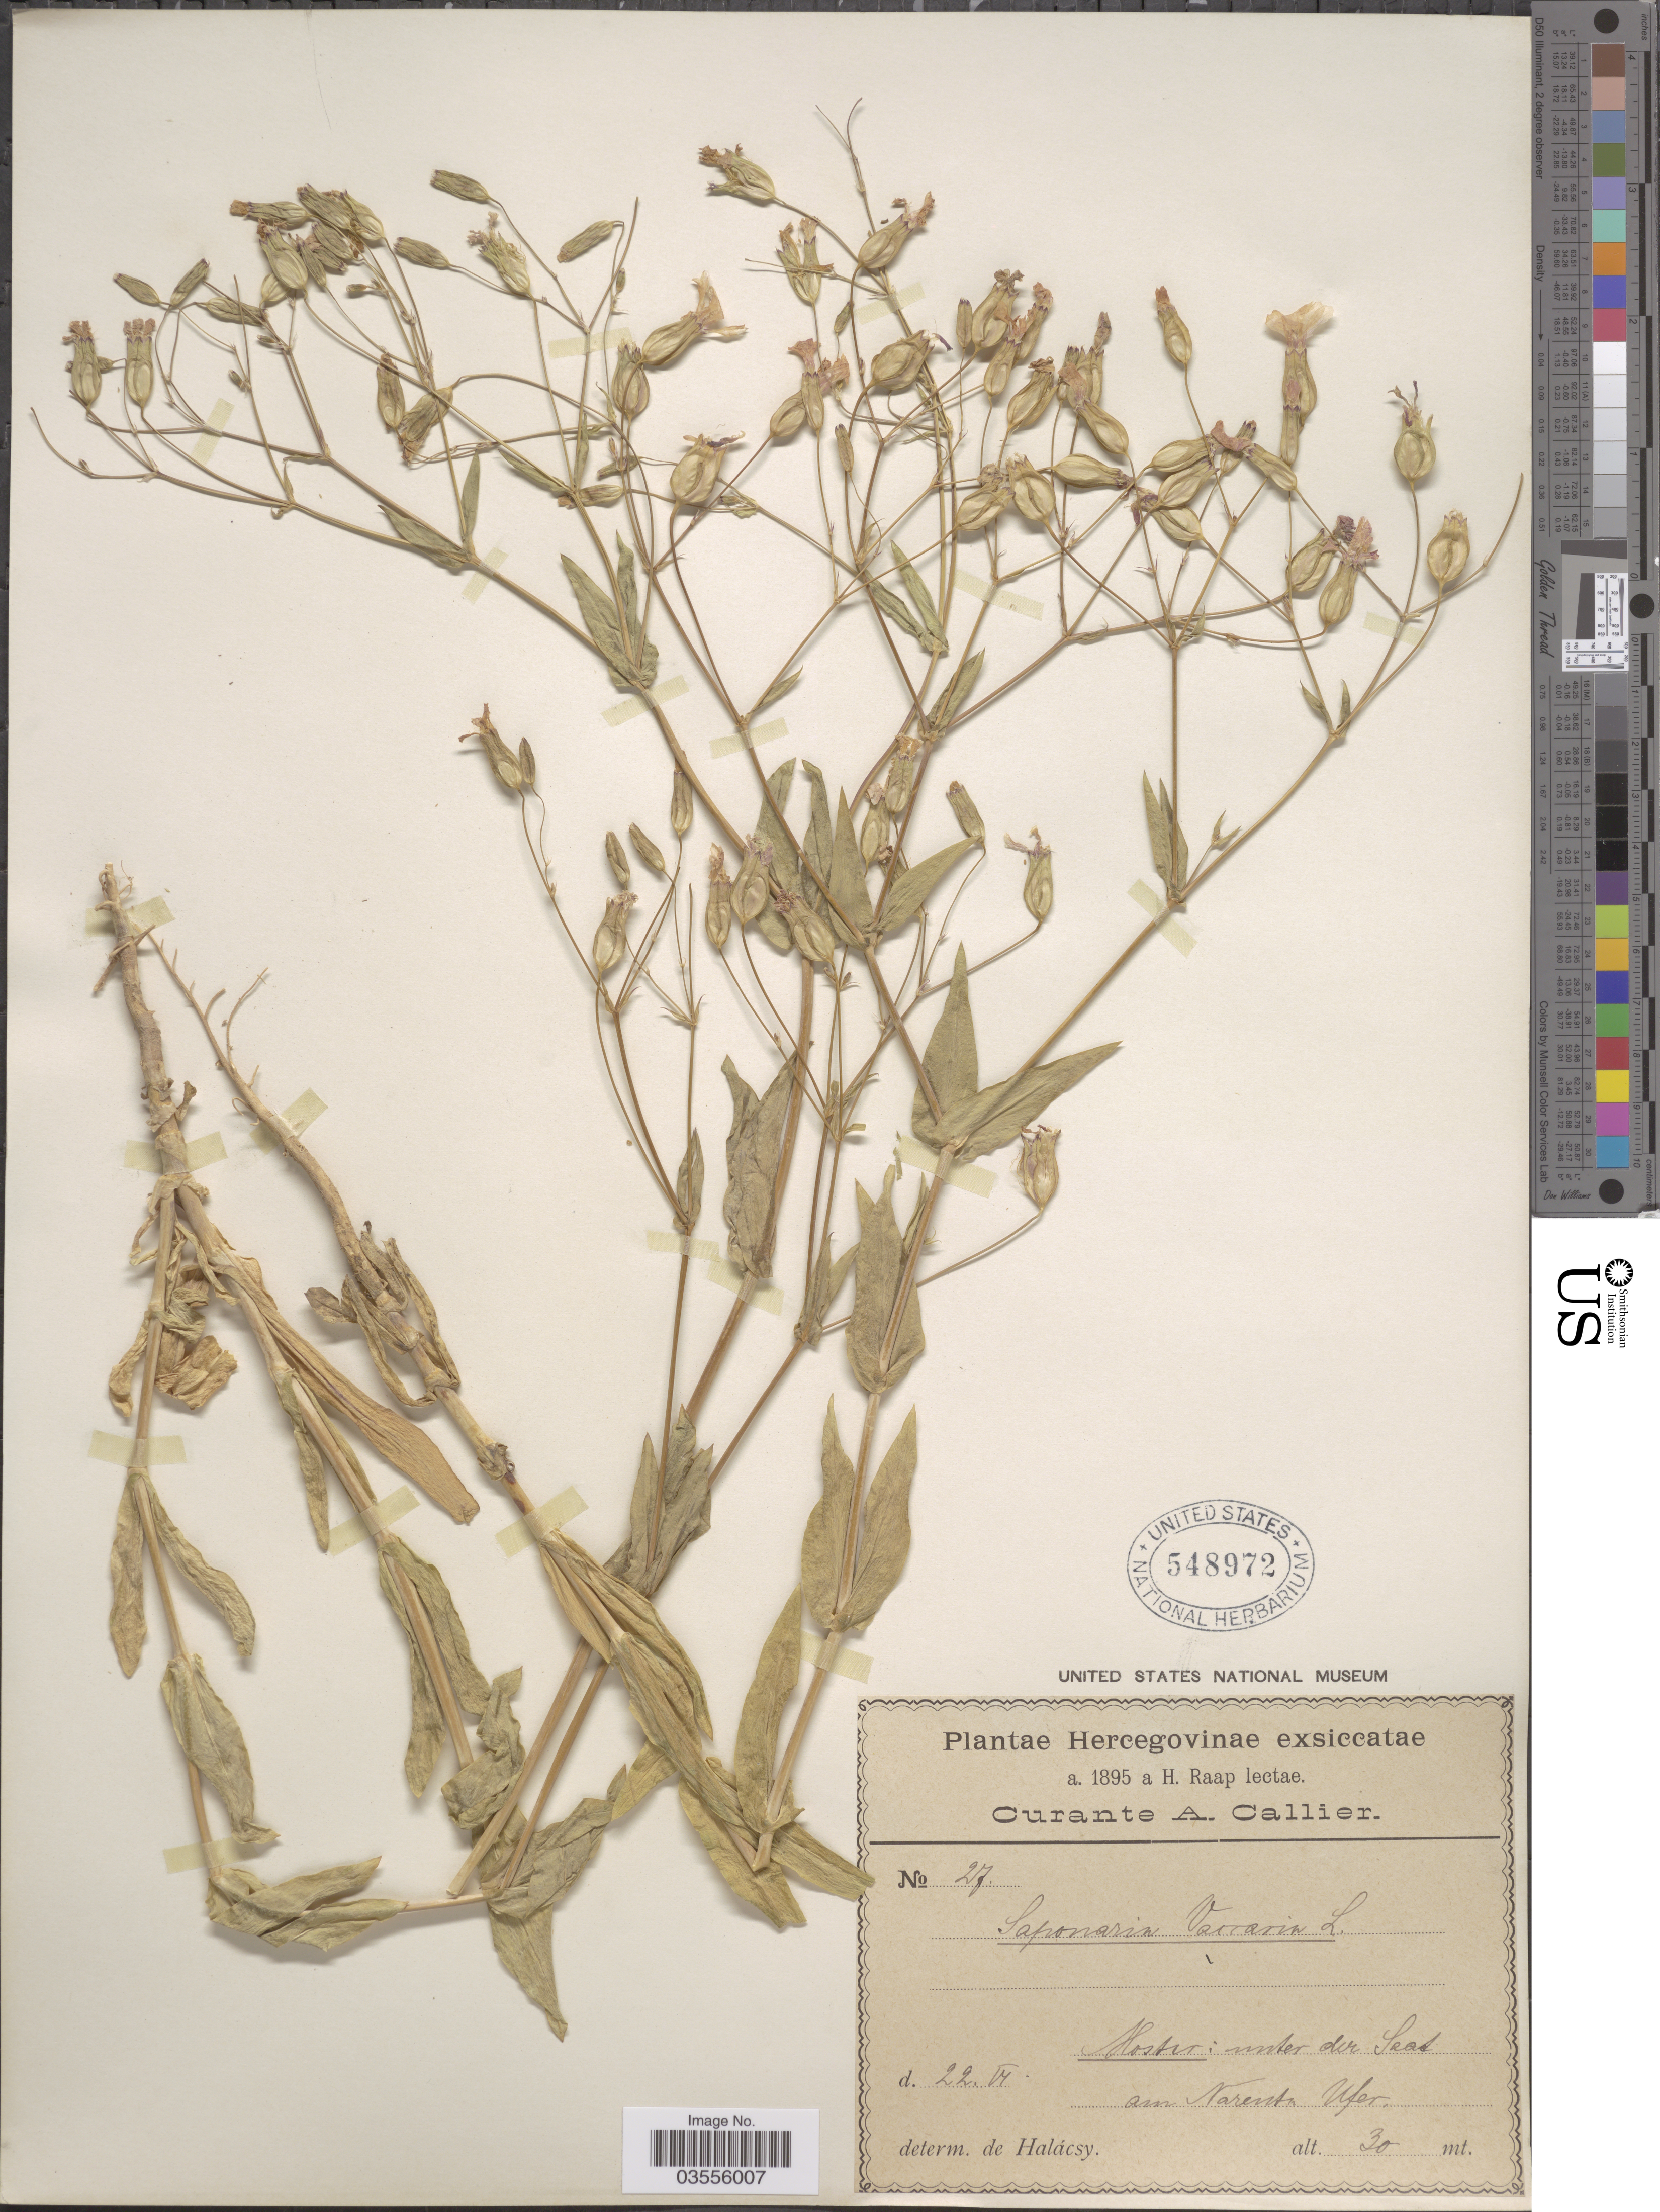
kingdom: Plantae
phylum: Tracheophyta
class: Magnoliopsida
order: Caryophyllales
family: Caryophyllaceae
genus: Gypsophila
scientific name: Gypsophila vaccaria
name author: (L.) Sm.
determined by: Strong, M. T., (US), Smithsonian Institution - National Museum of Natural History (UNITED STATES)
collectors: H. Raap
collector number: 27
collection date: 1895-06-22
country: Bosnia and Herzegovina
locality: Hercegovinae. Mostar: unter der Saad am Narenta Ufer.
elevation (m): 30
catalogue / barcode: US 548972